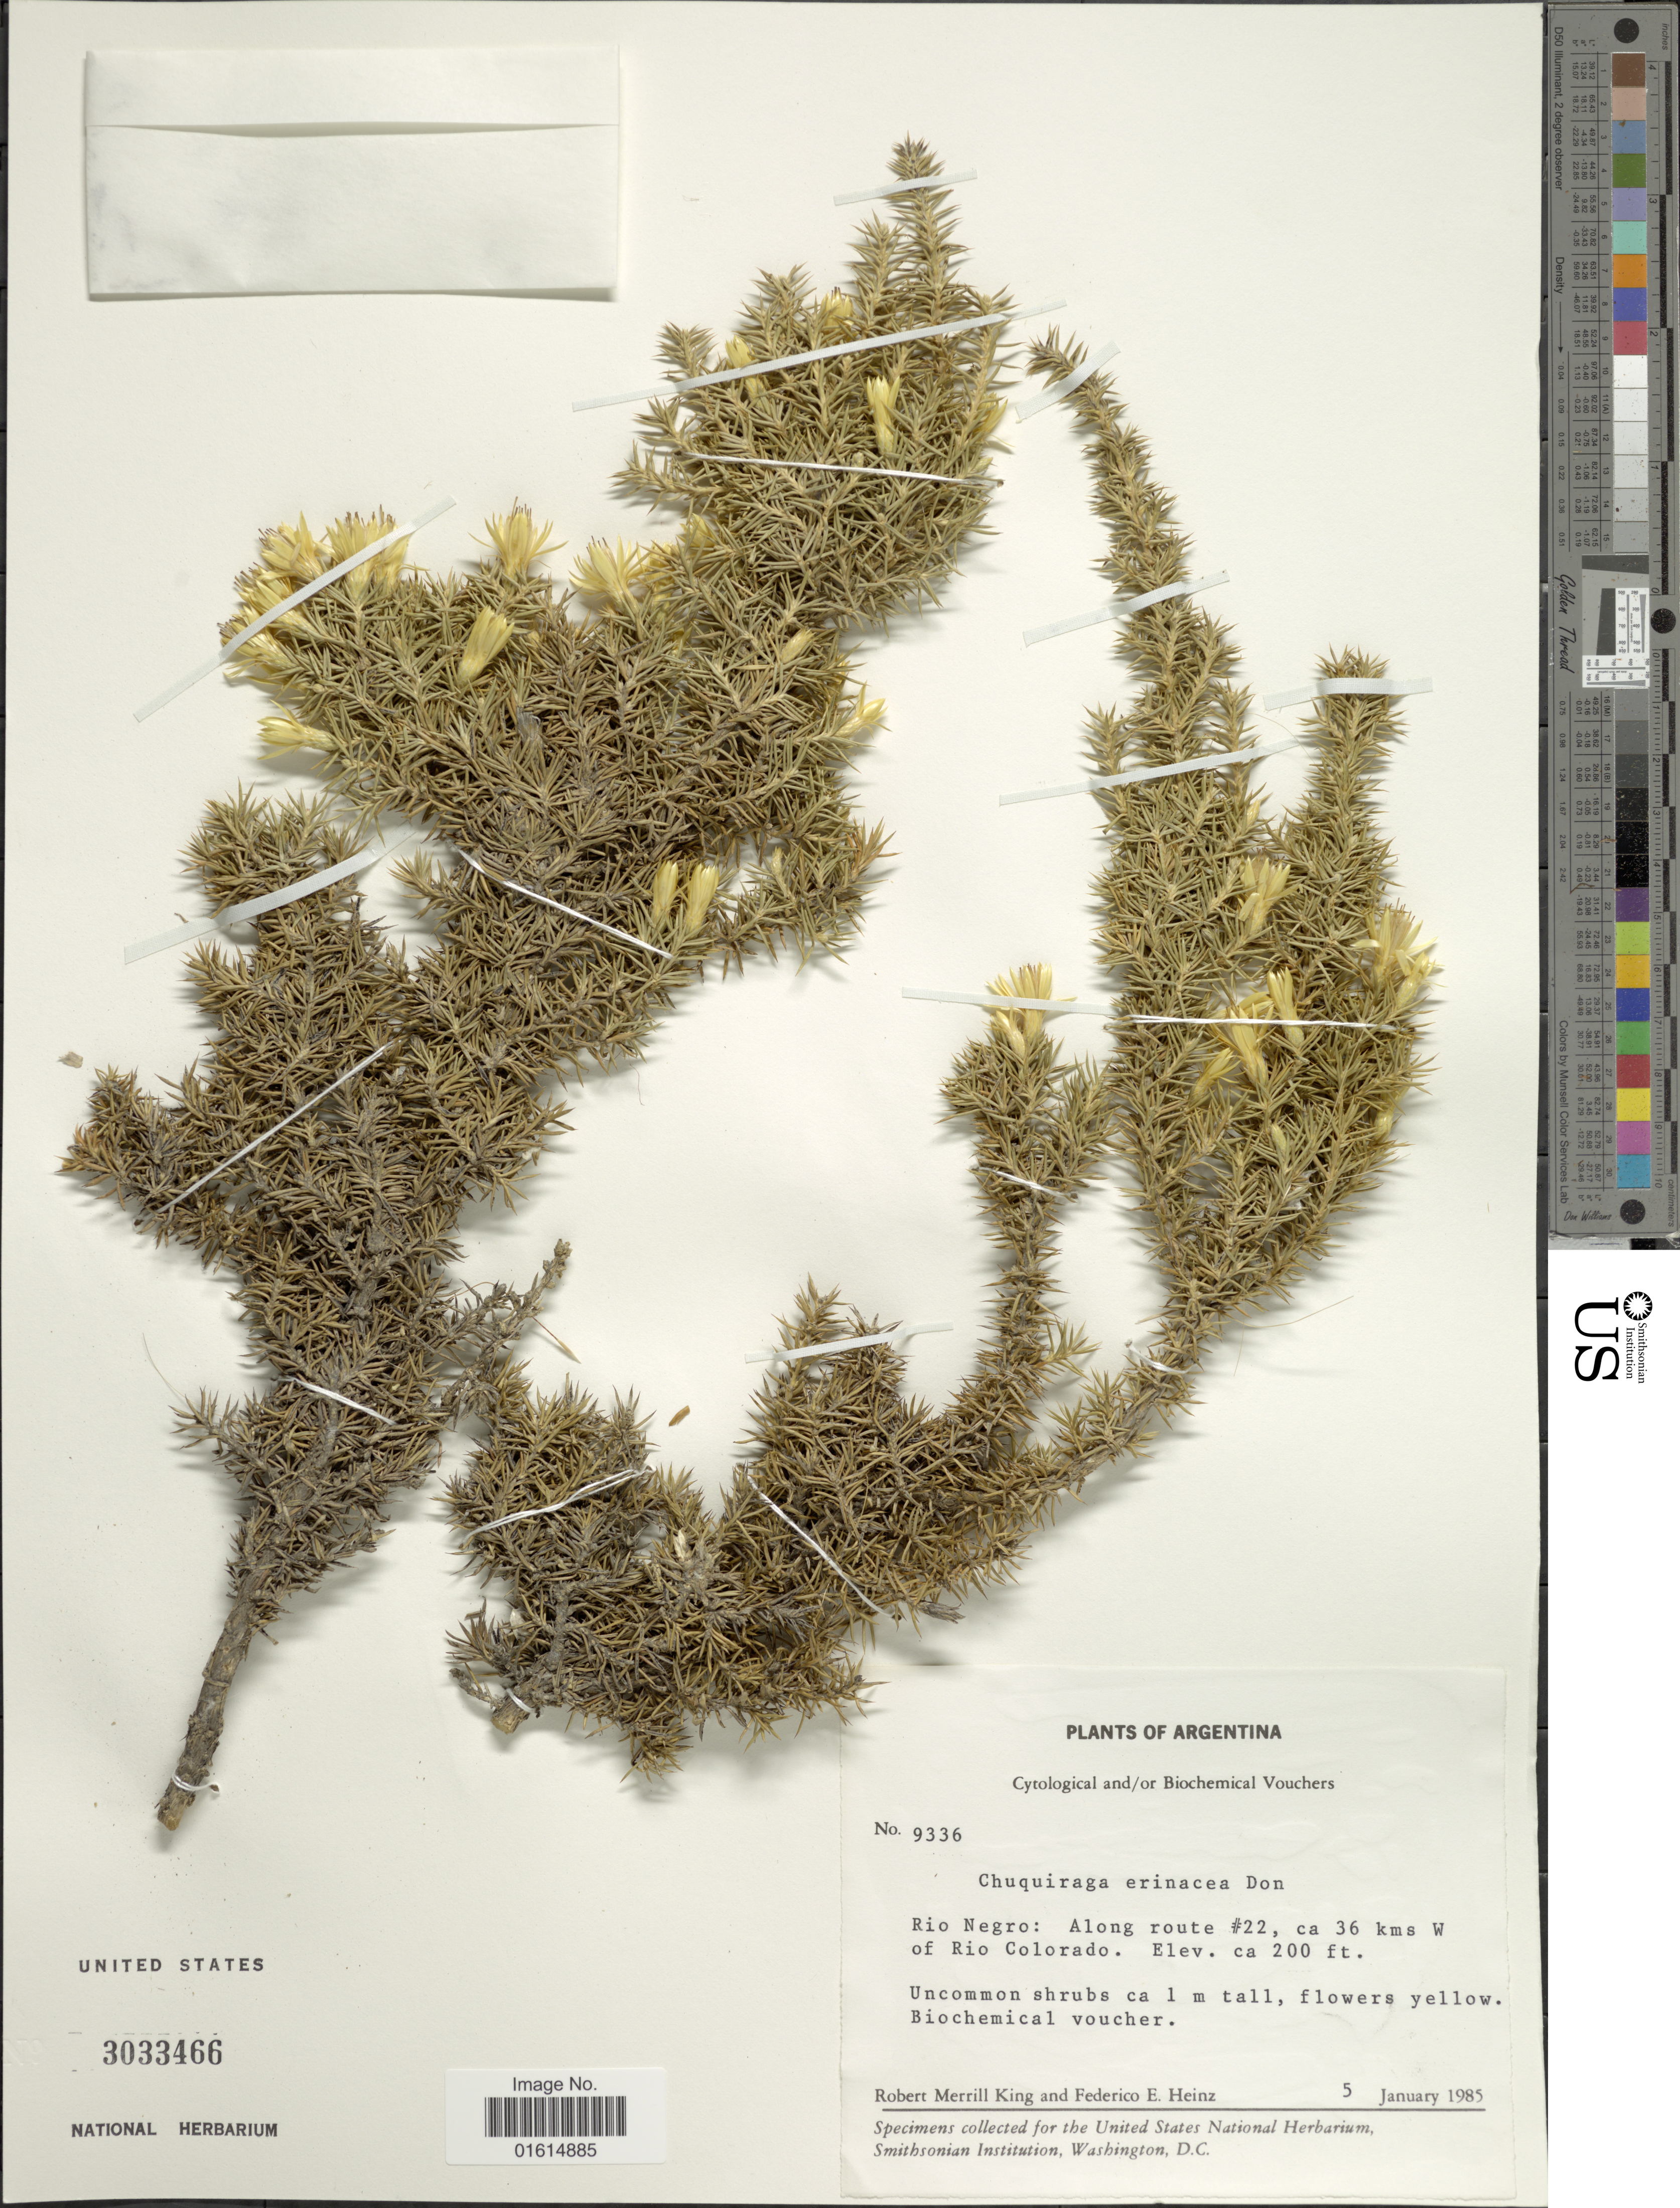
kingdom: Plantae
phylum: Tracheophyta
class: Magnoliopsida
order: Asterales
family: Asteraceae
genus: Chuquiraga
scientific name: Chuquiraga erinacea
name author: D. Don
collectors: R. M. King & F. Heinz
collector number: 9336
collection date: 1985-01-05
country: Argentina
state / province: Rio Negro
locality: Rio Negro, along route #22, ca 36 kms W of Rio Colorado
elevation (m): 61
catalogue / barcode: US 3033466